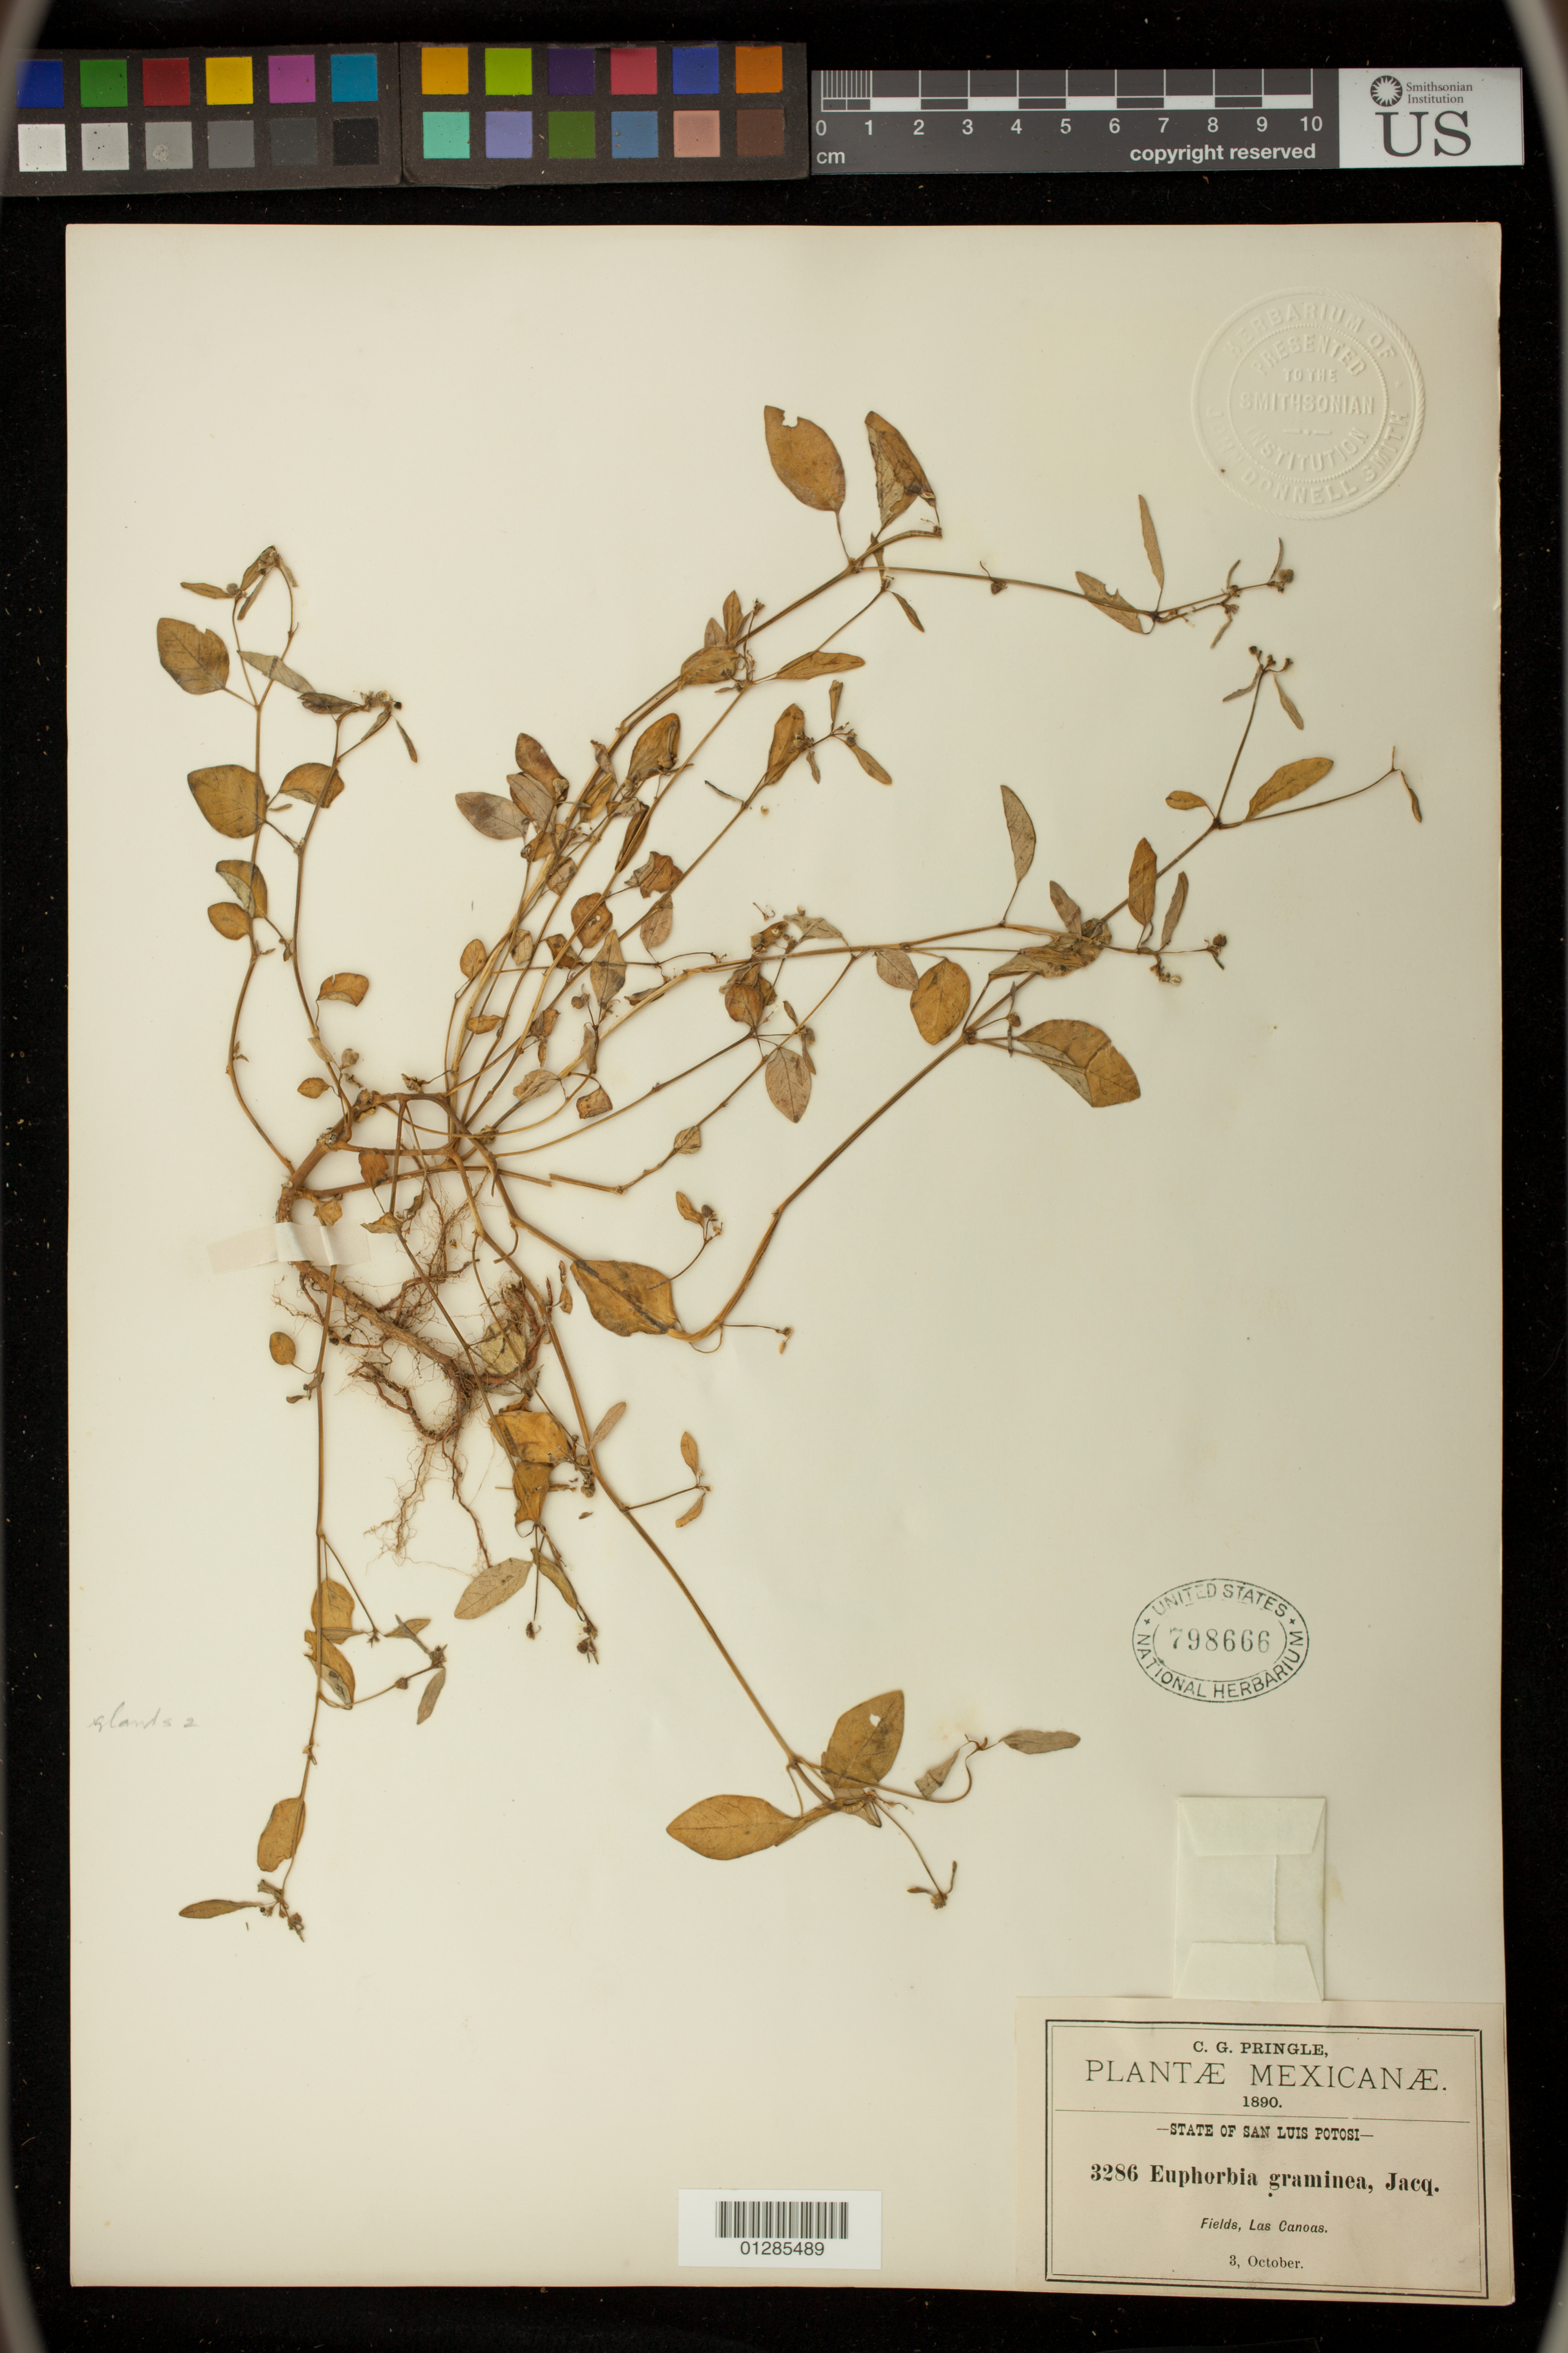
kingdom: Plantae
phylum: Tracheophyta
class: Magnoliopsida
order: Malpighiales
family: Euphorbiaceae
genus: Euphorbia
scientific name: Euphorbia graminea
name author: Jacq.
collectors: C. G. Pringle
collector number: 3286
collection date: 1890-10-03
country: Mexico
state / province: San Luis Potosi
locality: Fields, Las Canoas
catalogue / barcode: US 798666